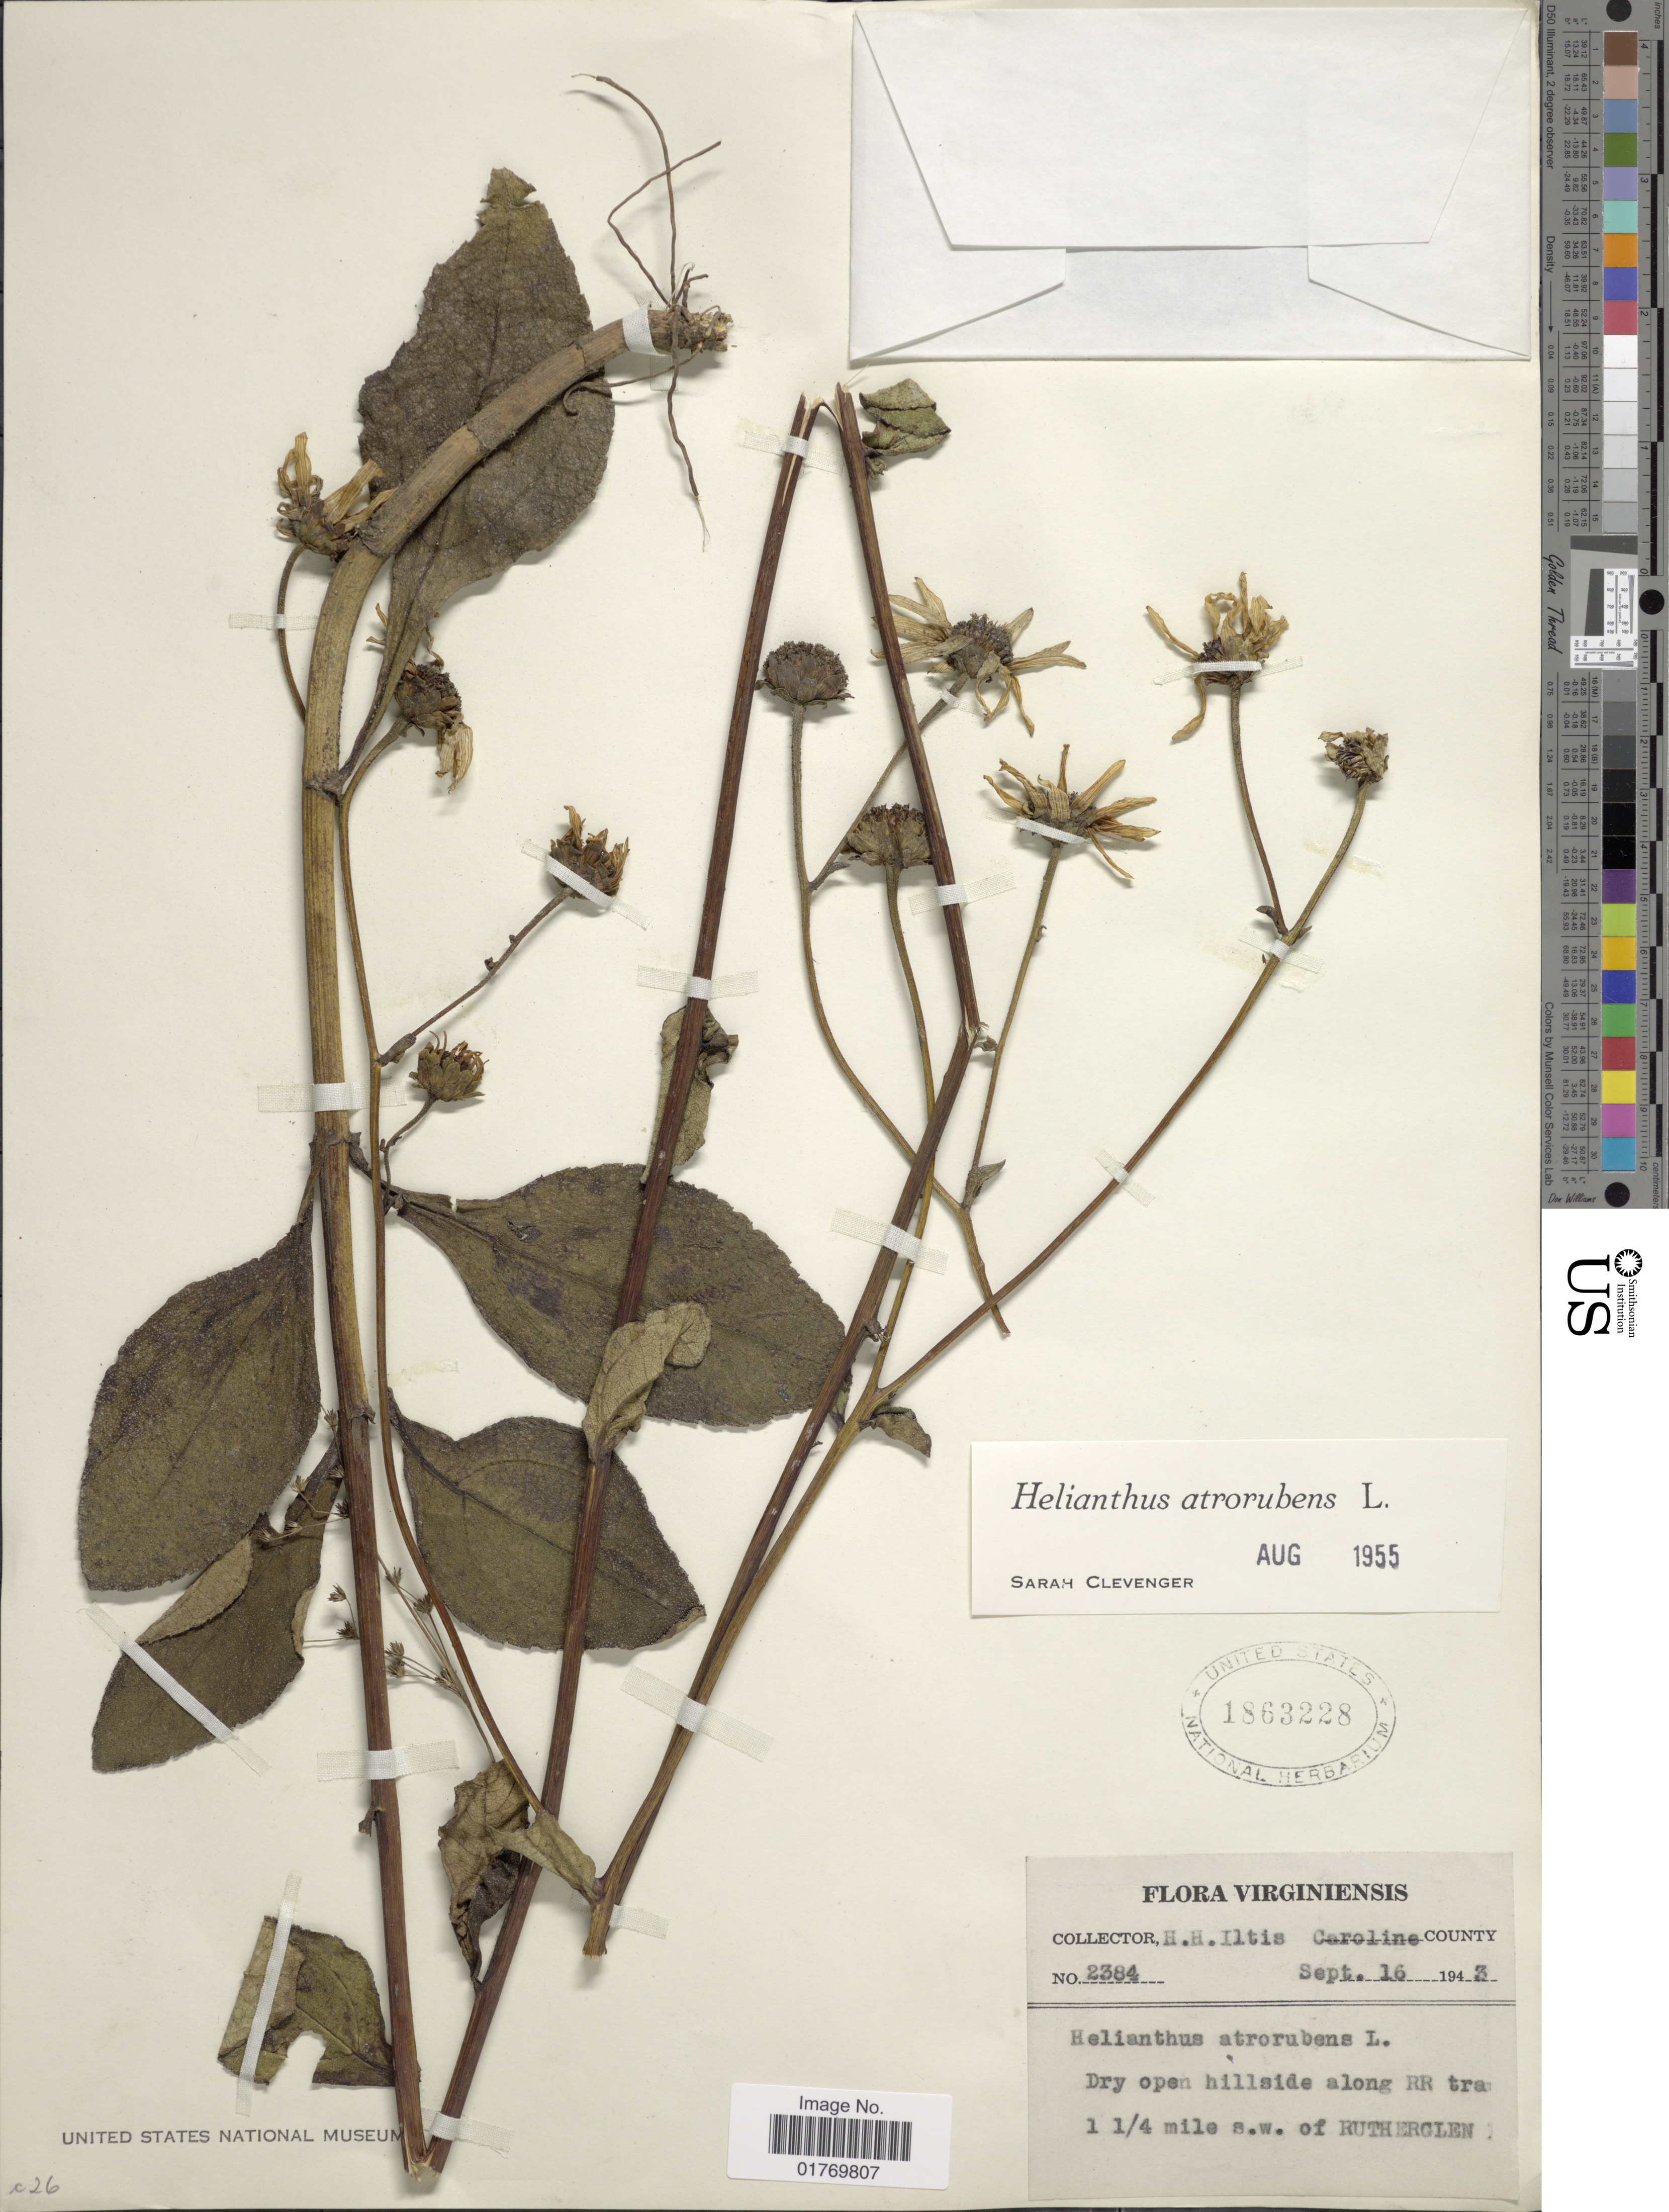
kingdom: Plantae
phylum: Tracheophyta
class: Magnoliopsida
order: Asterales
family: Asteraceae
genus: Helianthus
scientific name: Helianthus atrorubens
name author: L.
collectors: H. H. Iltis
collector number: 2384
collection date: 1943-09-16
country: United States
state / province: Virginia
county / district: Caroline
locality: Caroline County, DRy open hillside along RR trap 1 1/4 mile s. w. of Rutherglen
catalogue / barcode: US 186228